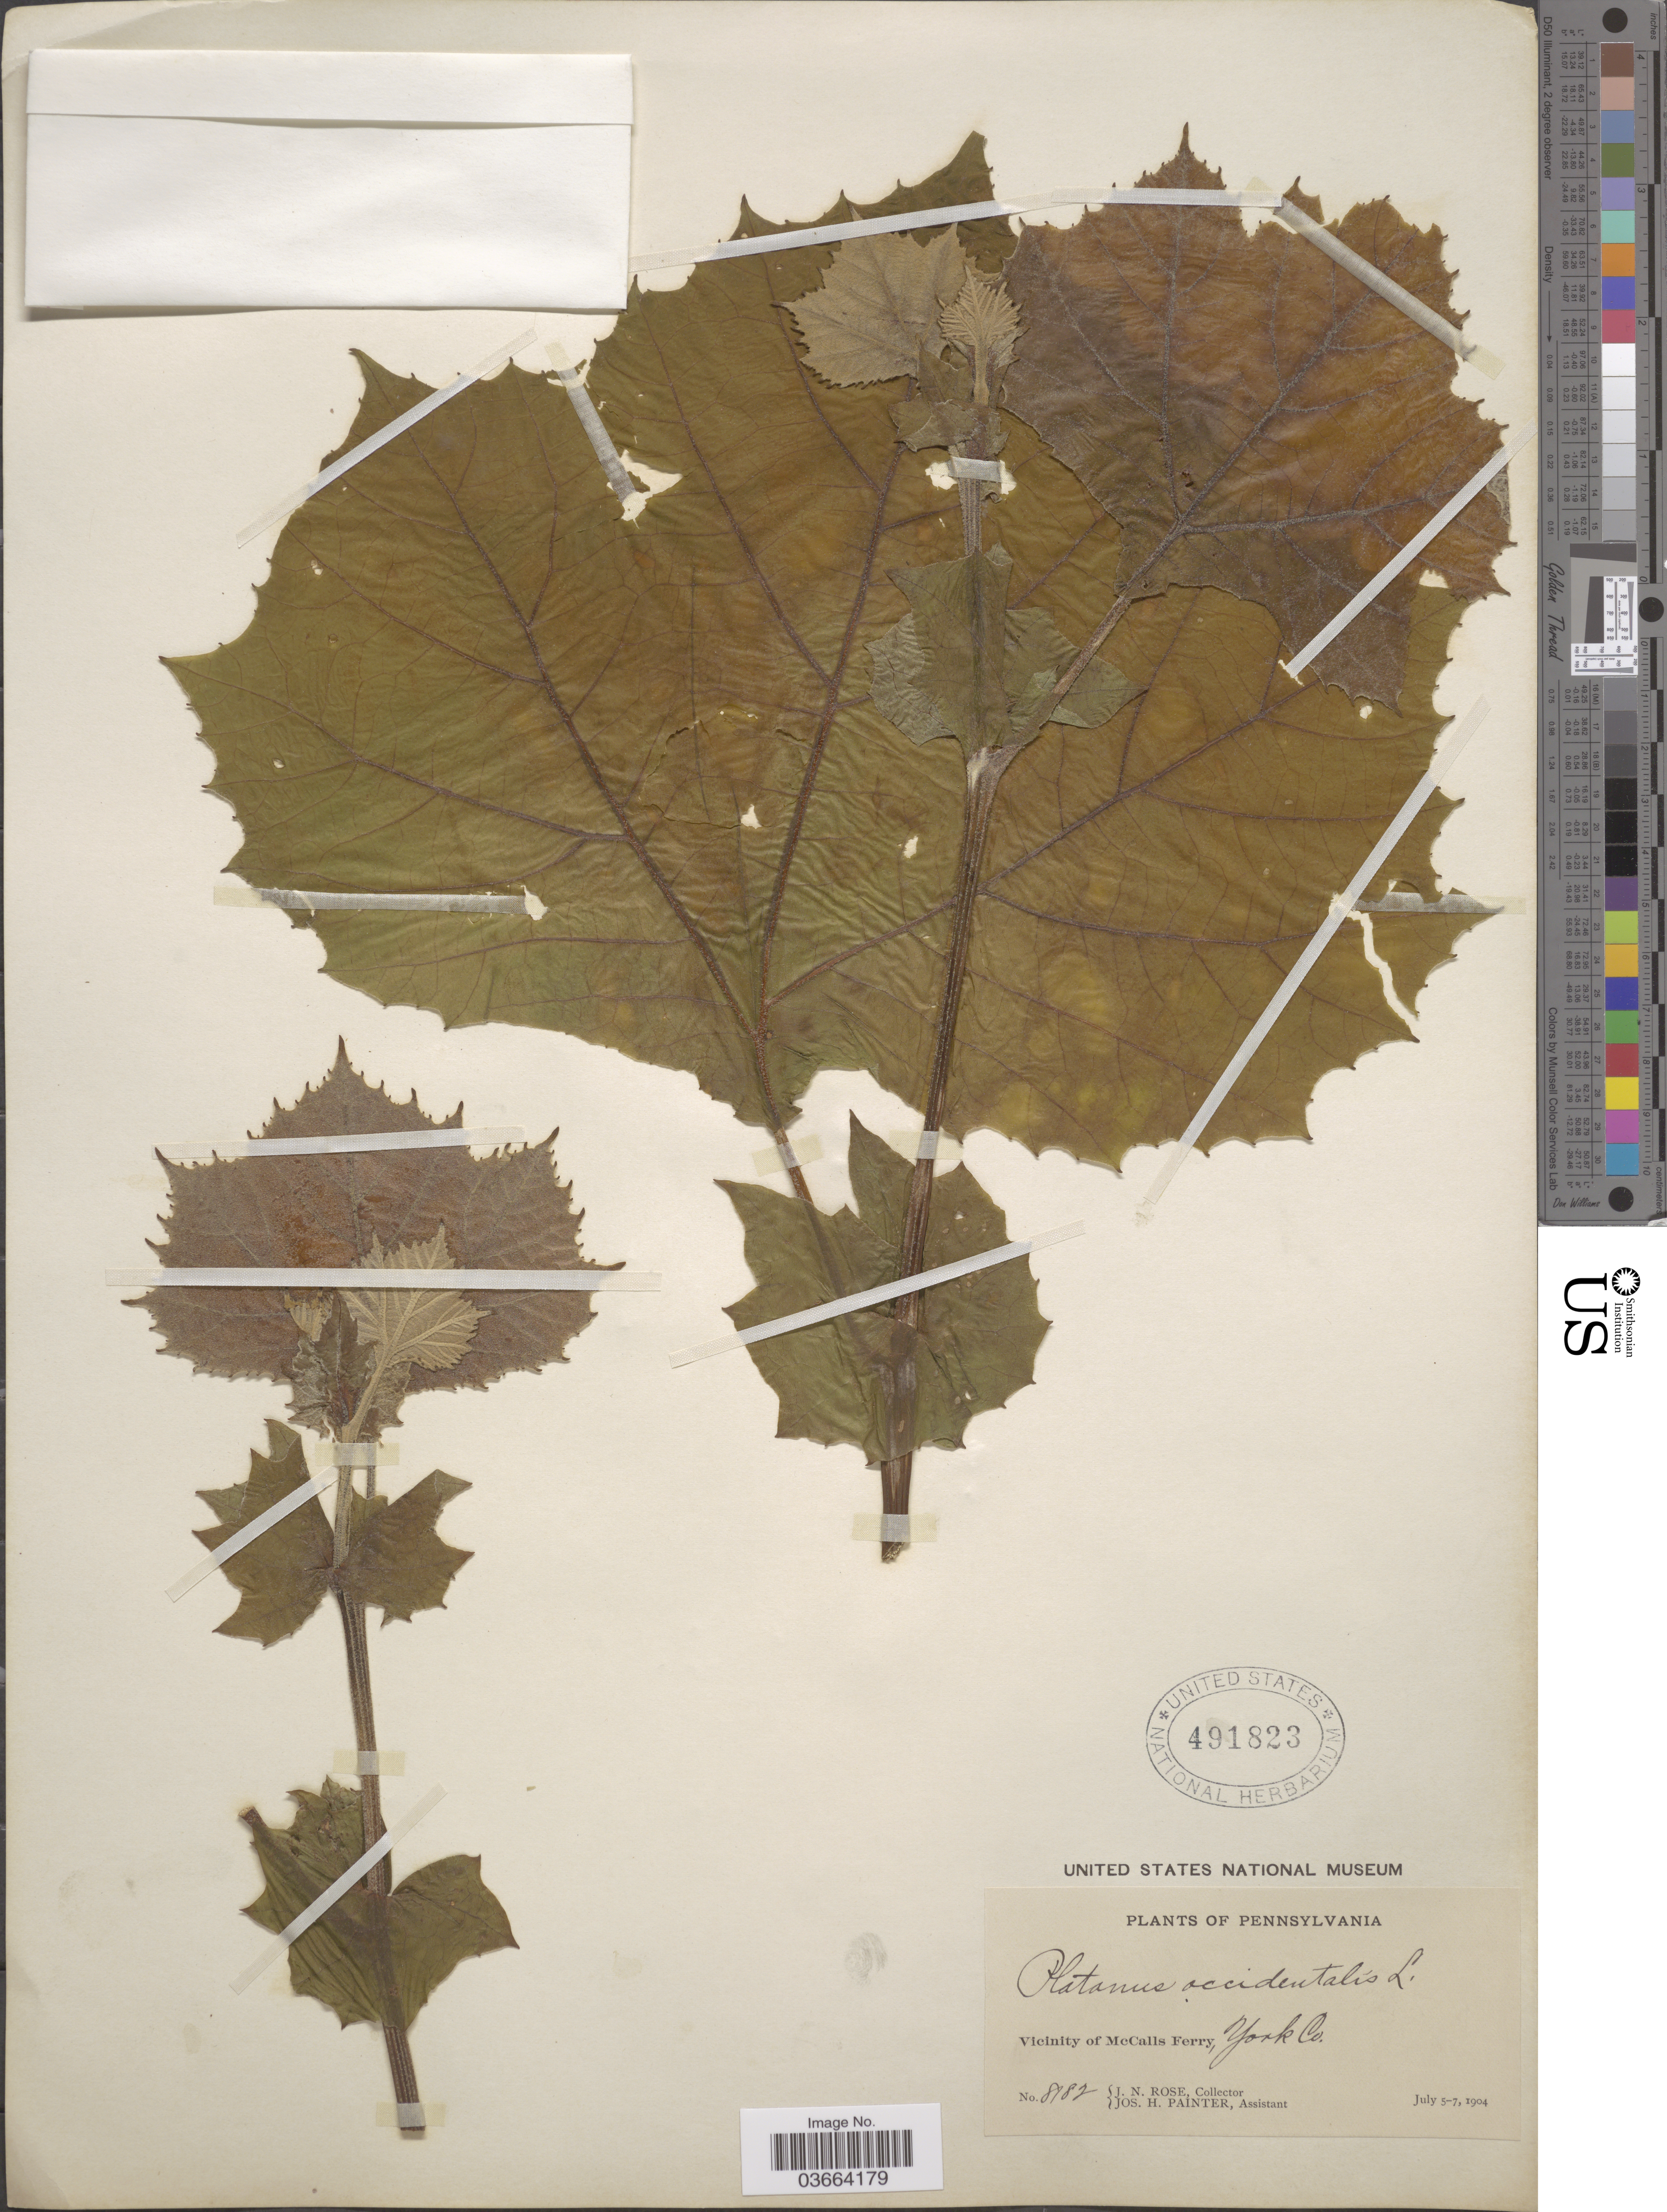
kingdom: Plantae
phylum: Tracheophyta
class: Magnoliopsida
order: Proteales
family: Platanaceae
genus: Platanus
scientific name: Platanus occidentalis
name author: L.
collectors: J. N. Rose & J. H. Painter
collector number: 8182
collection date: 1904-07-05/1904-07-07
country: United States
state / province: Pennsylvania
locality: Vicinity of McCalls Ferry, York Co.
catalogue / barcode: US 491823